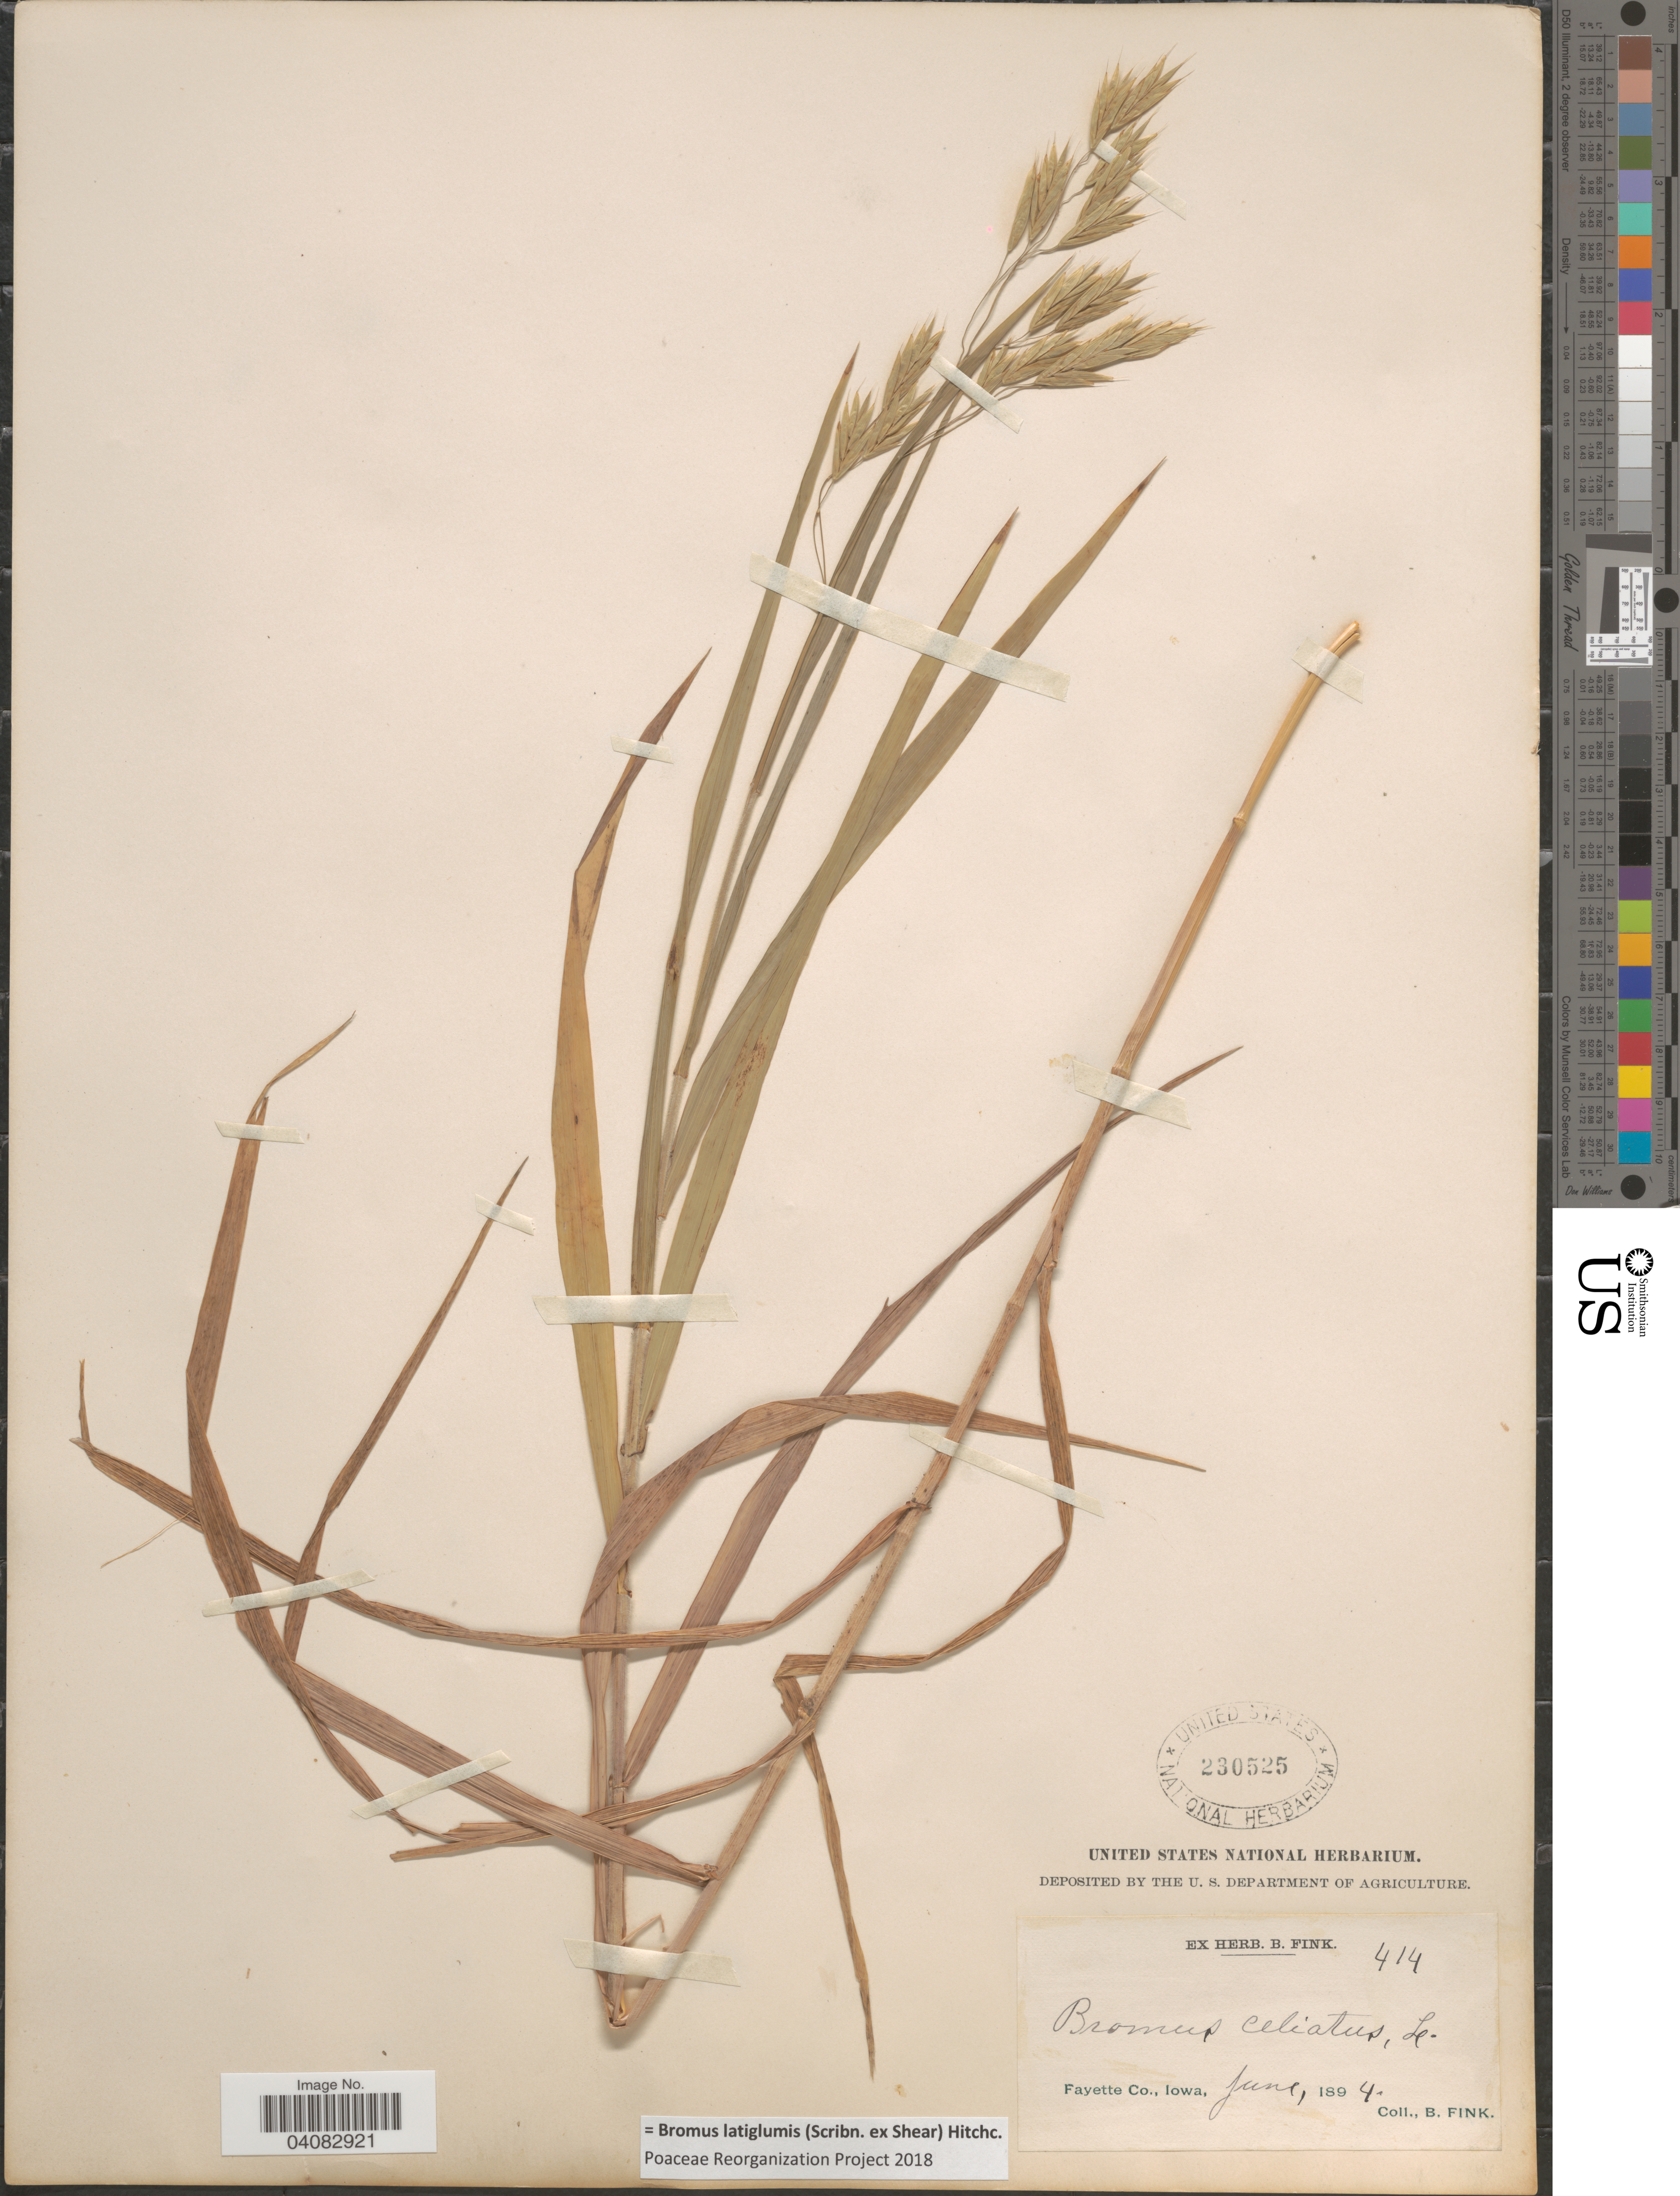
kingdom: Plantae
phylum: Tracheophyta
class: Liliopsida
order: Poales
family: Poaceae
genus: Bromus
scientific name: Bromus latiglumis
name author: (Scribn. ex Shear) Hitchc.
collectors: B. Fink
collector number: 414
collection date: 1894-06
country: United States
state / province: Iowa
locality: Fayette Co.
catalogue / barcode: US 230525